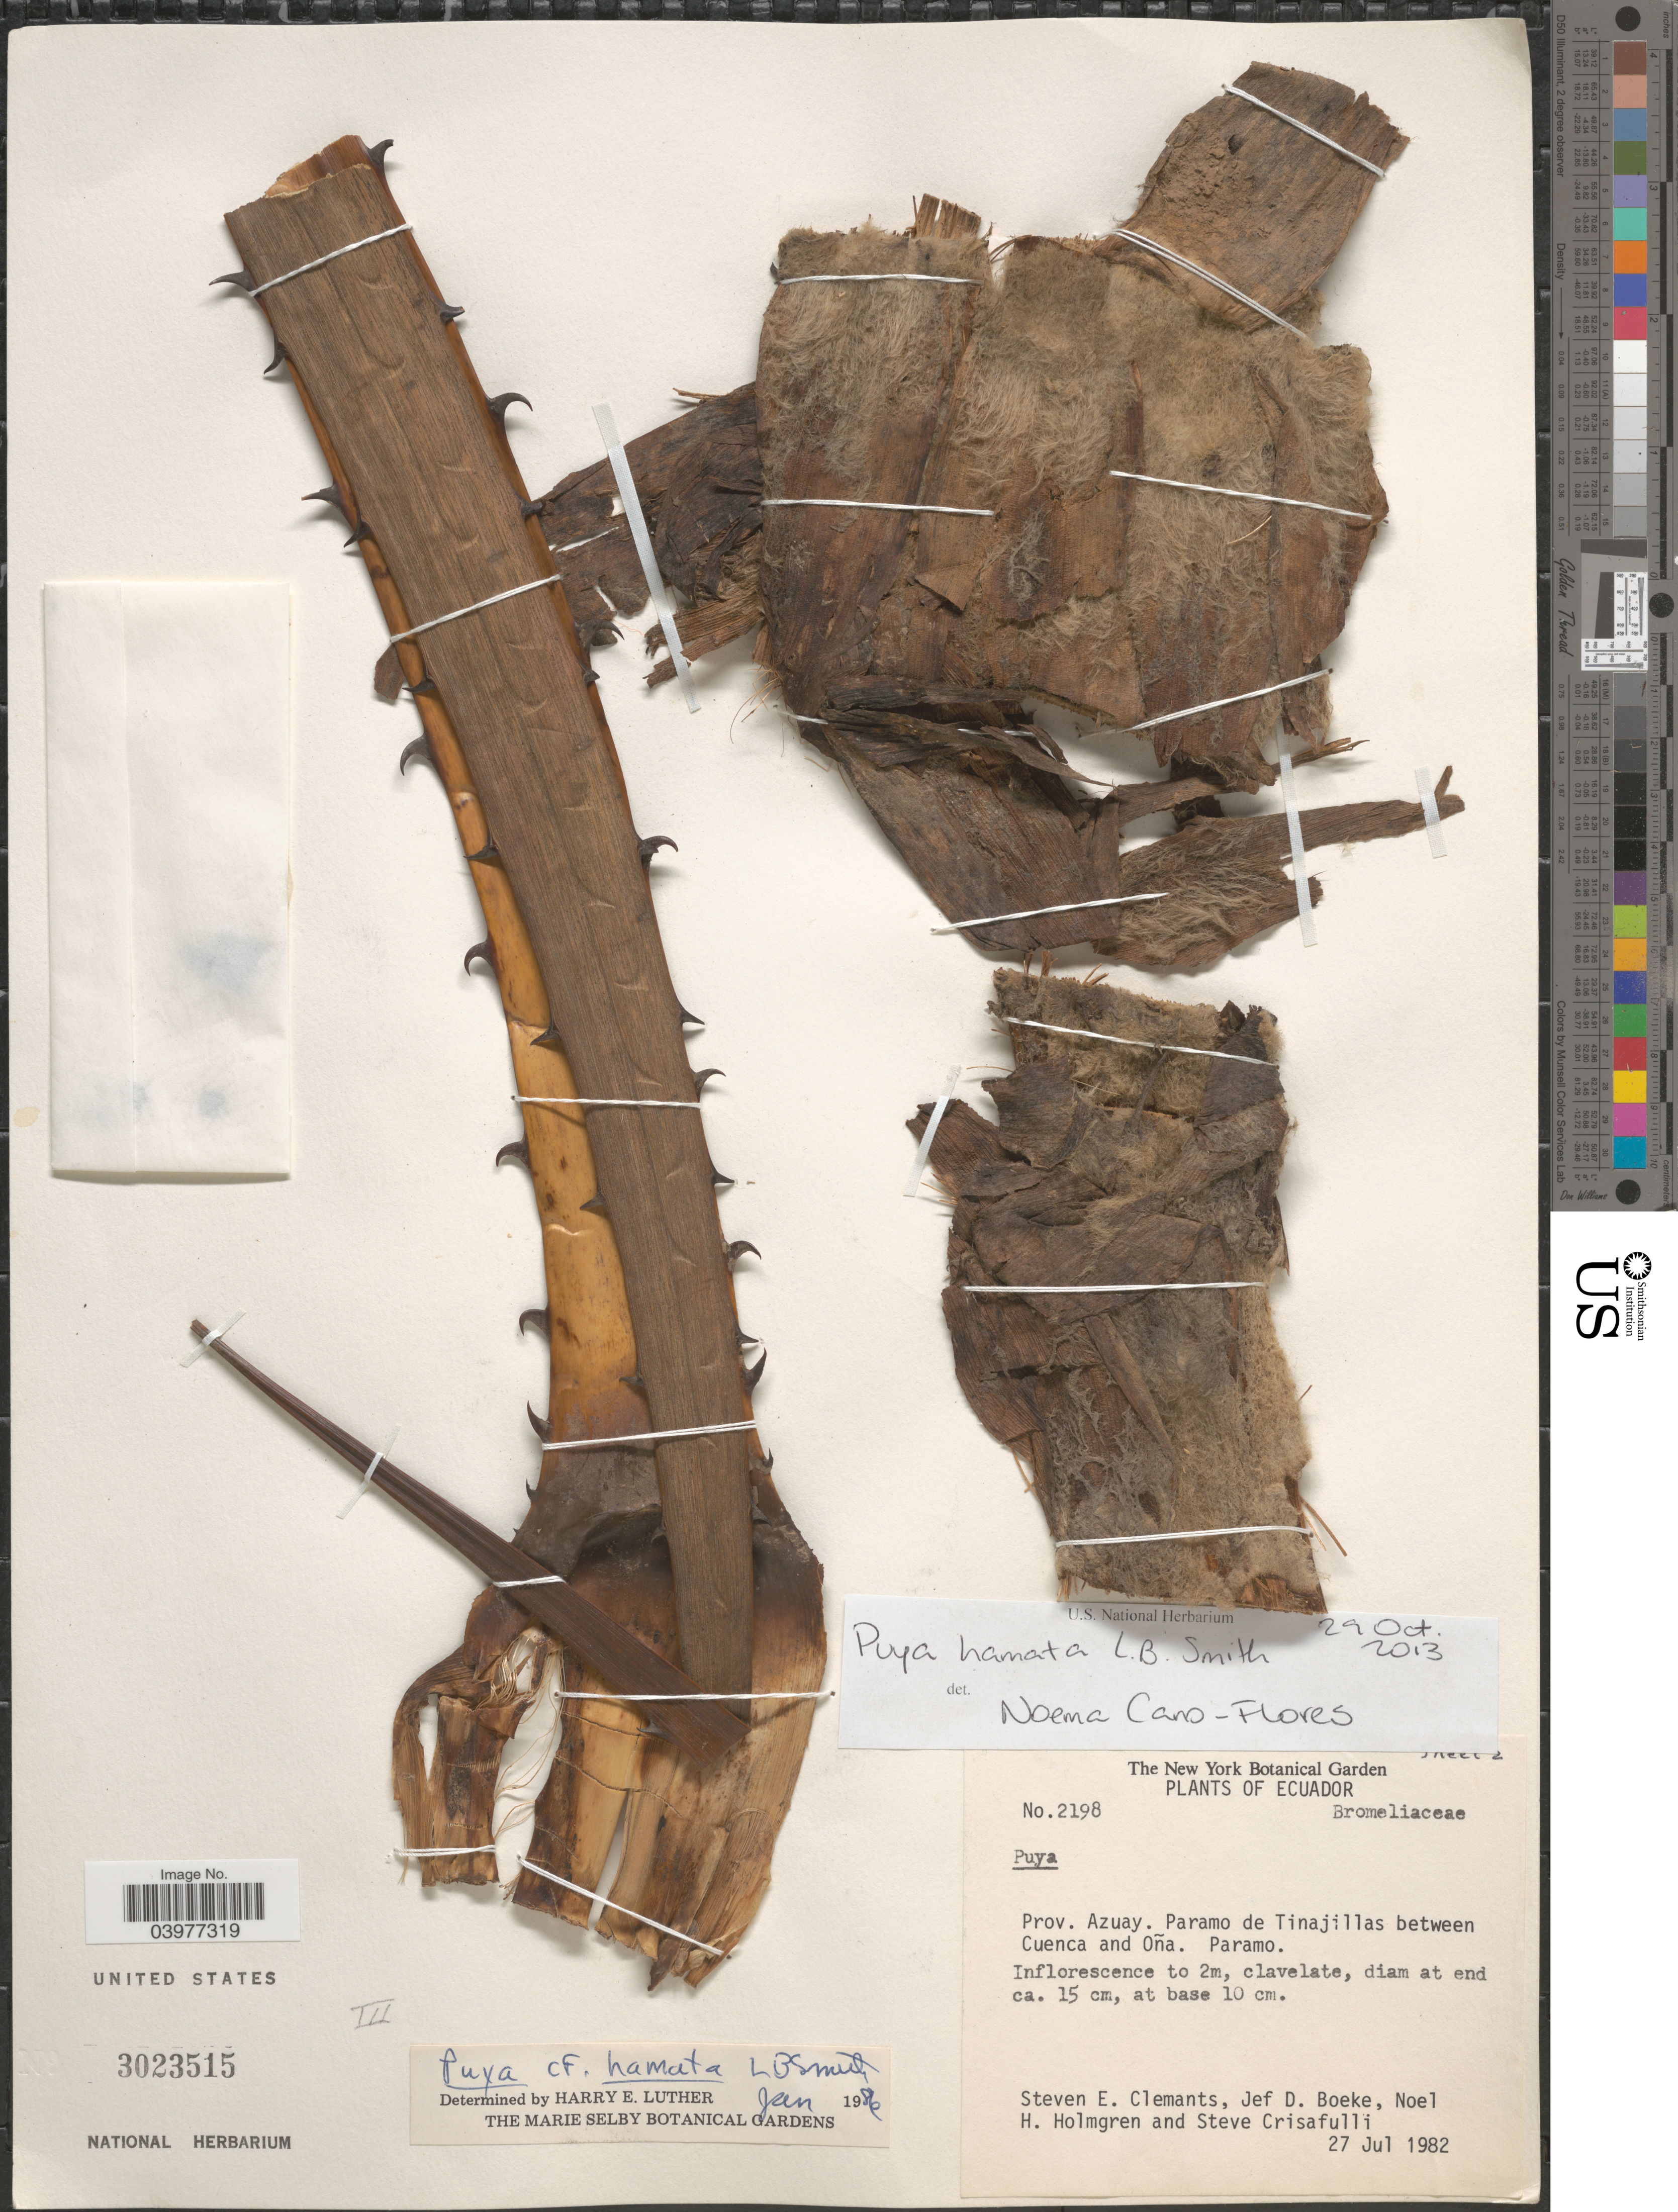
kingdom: Plantae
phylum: Tracheophyta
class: Liliopsida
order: Poales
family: Bromeliaceae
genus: Puya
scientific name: Puya hamata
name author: L.B. Sm.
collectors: S. Clemants, J. Boeke, N. H. Holmgren & S. Crisafulli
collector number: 2198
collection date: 1982-07-27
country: Ecuador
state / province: Azuay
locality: Paramo de Tinajillas between Cuenca and Oña. Paramo.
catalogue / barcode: US 3023515